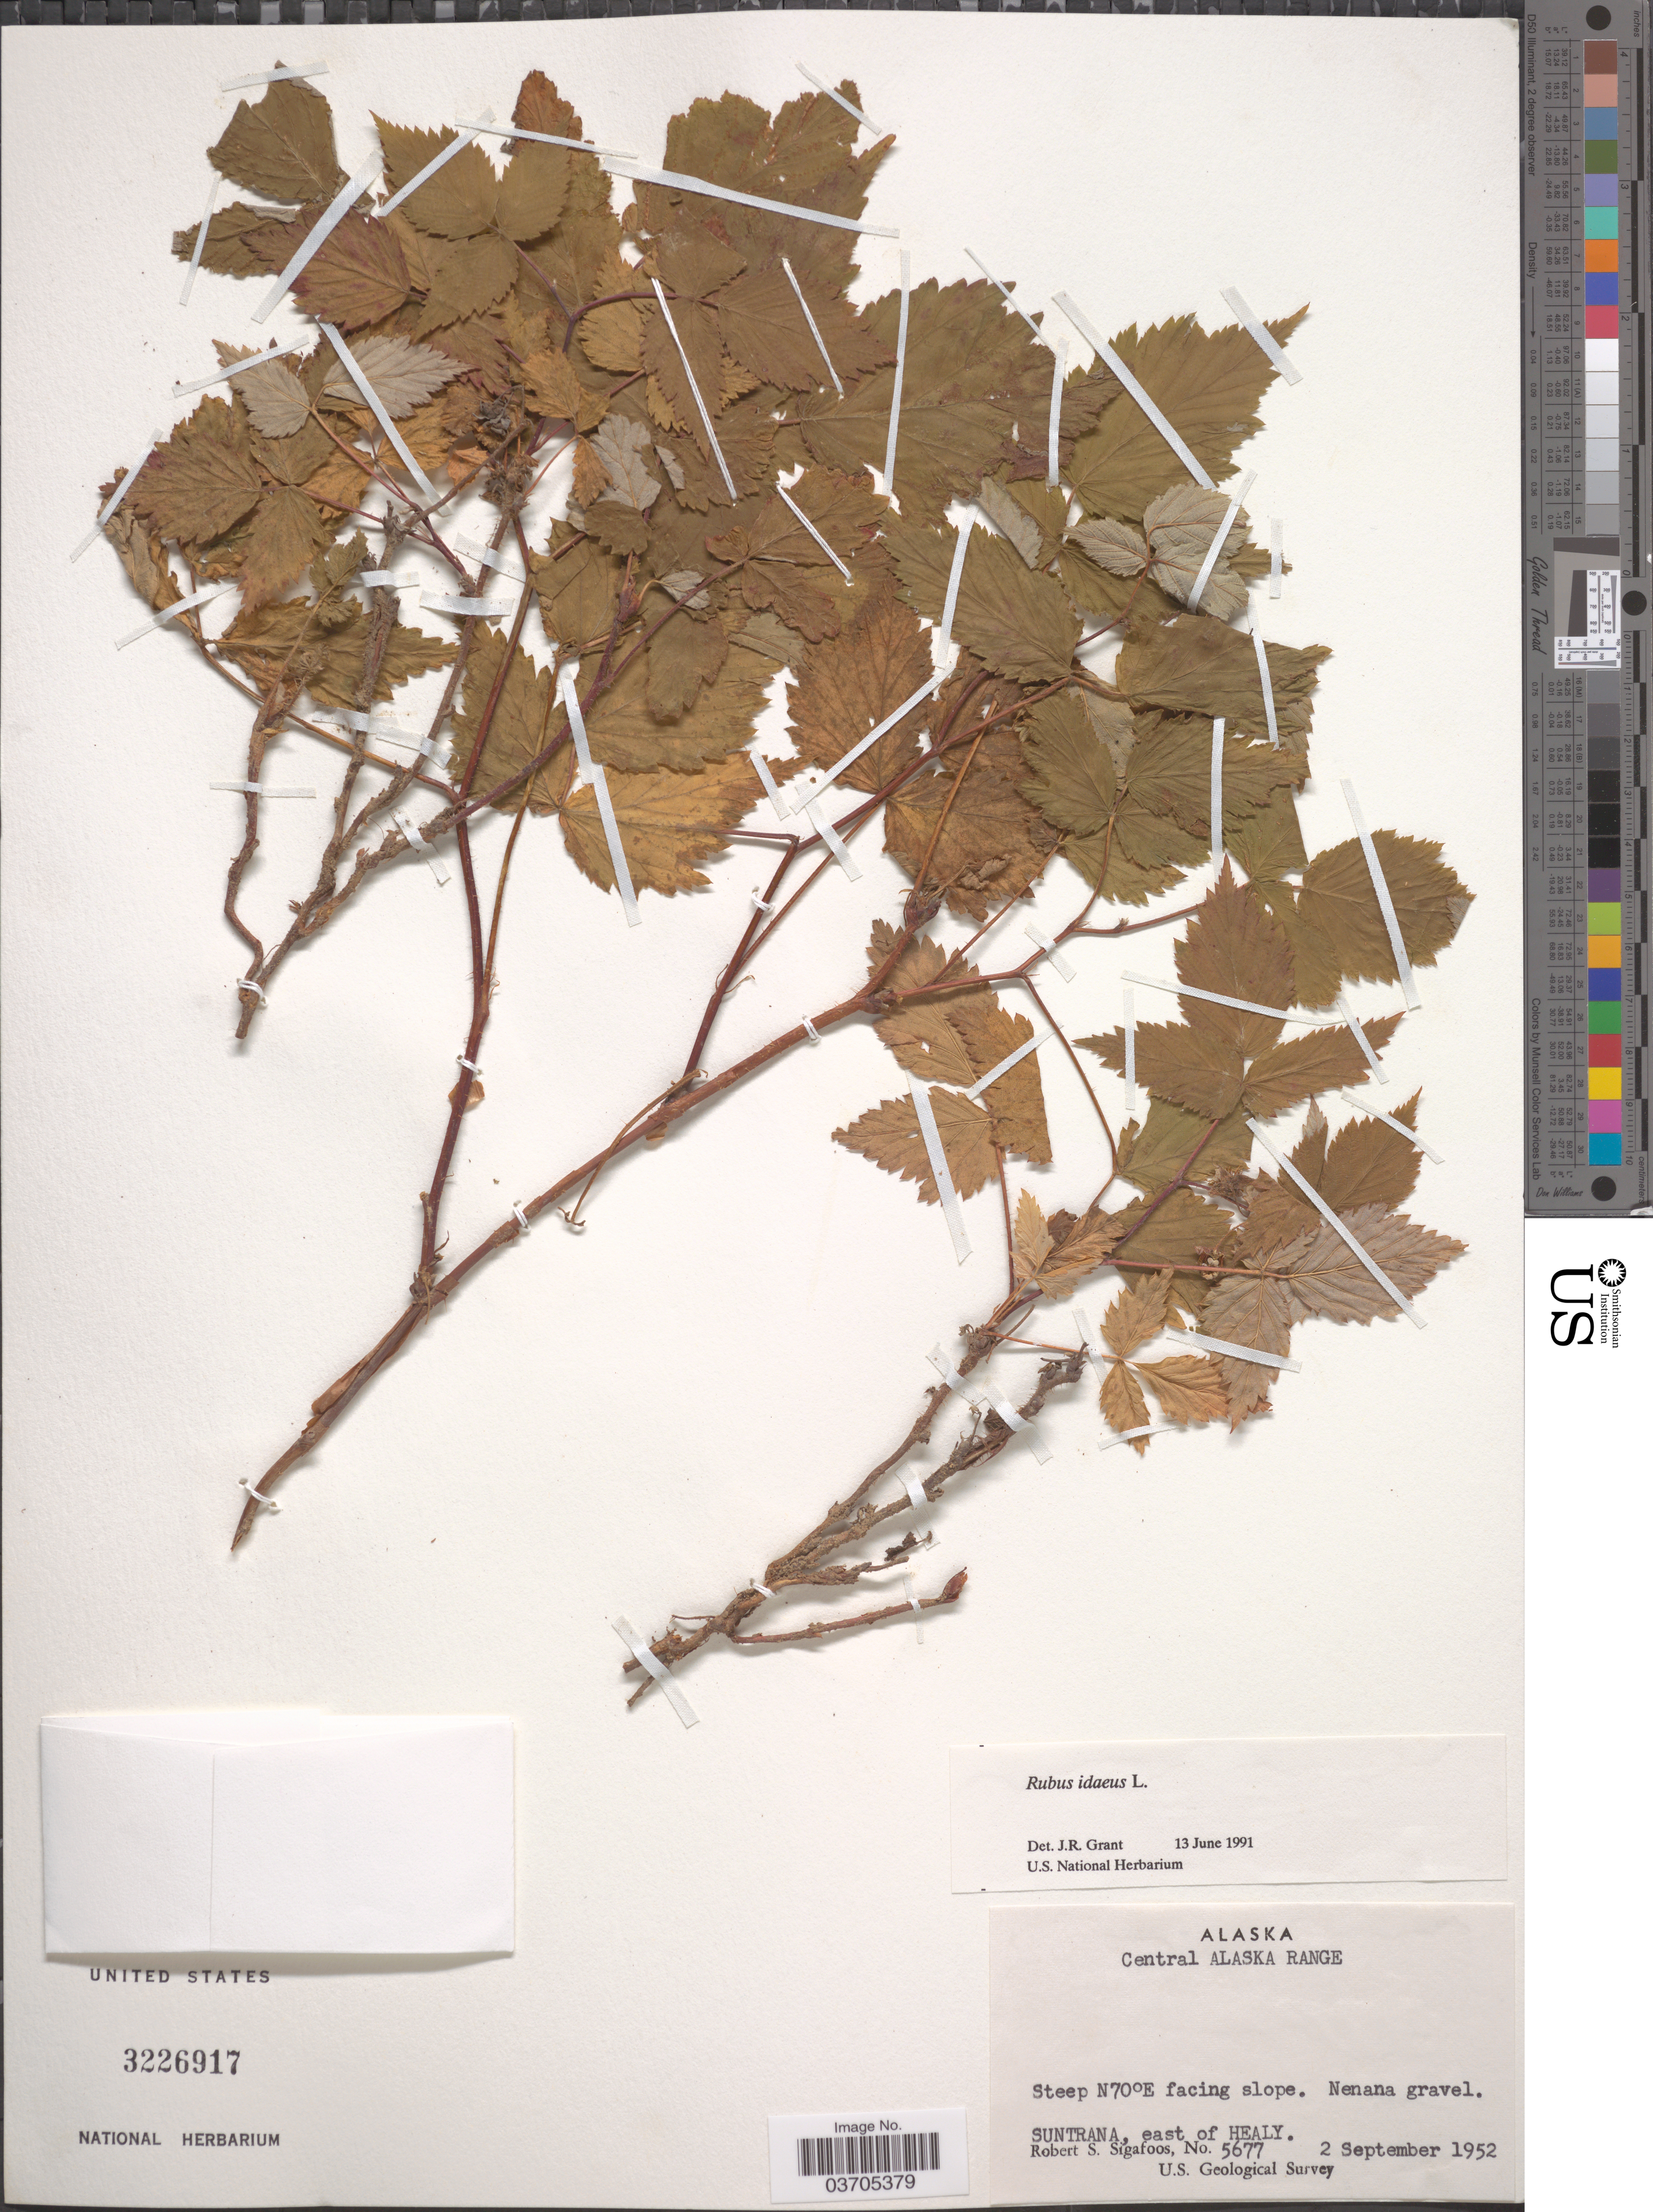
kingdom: Plantae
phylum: Tracheophyta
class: Magnoliopsida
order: Rosales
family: Rosaceae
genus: Rubus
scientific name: Rubus idaeus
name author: L.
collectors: R. Sigafoos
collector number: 5677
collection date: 1952-09-02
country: United States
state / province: Alaska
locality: Central Alaska Range. Steep N70ºE facing slope. Nenana gravel. Suntrana, east of Healy.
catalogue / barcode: US 3226917